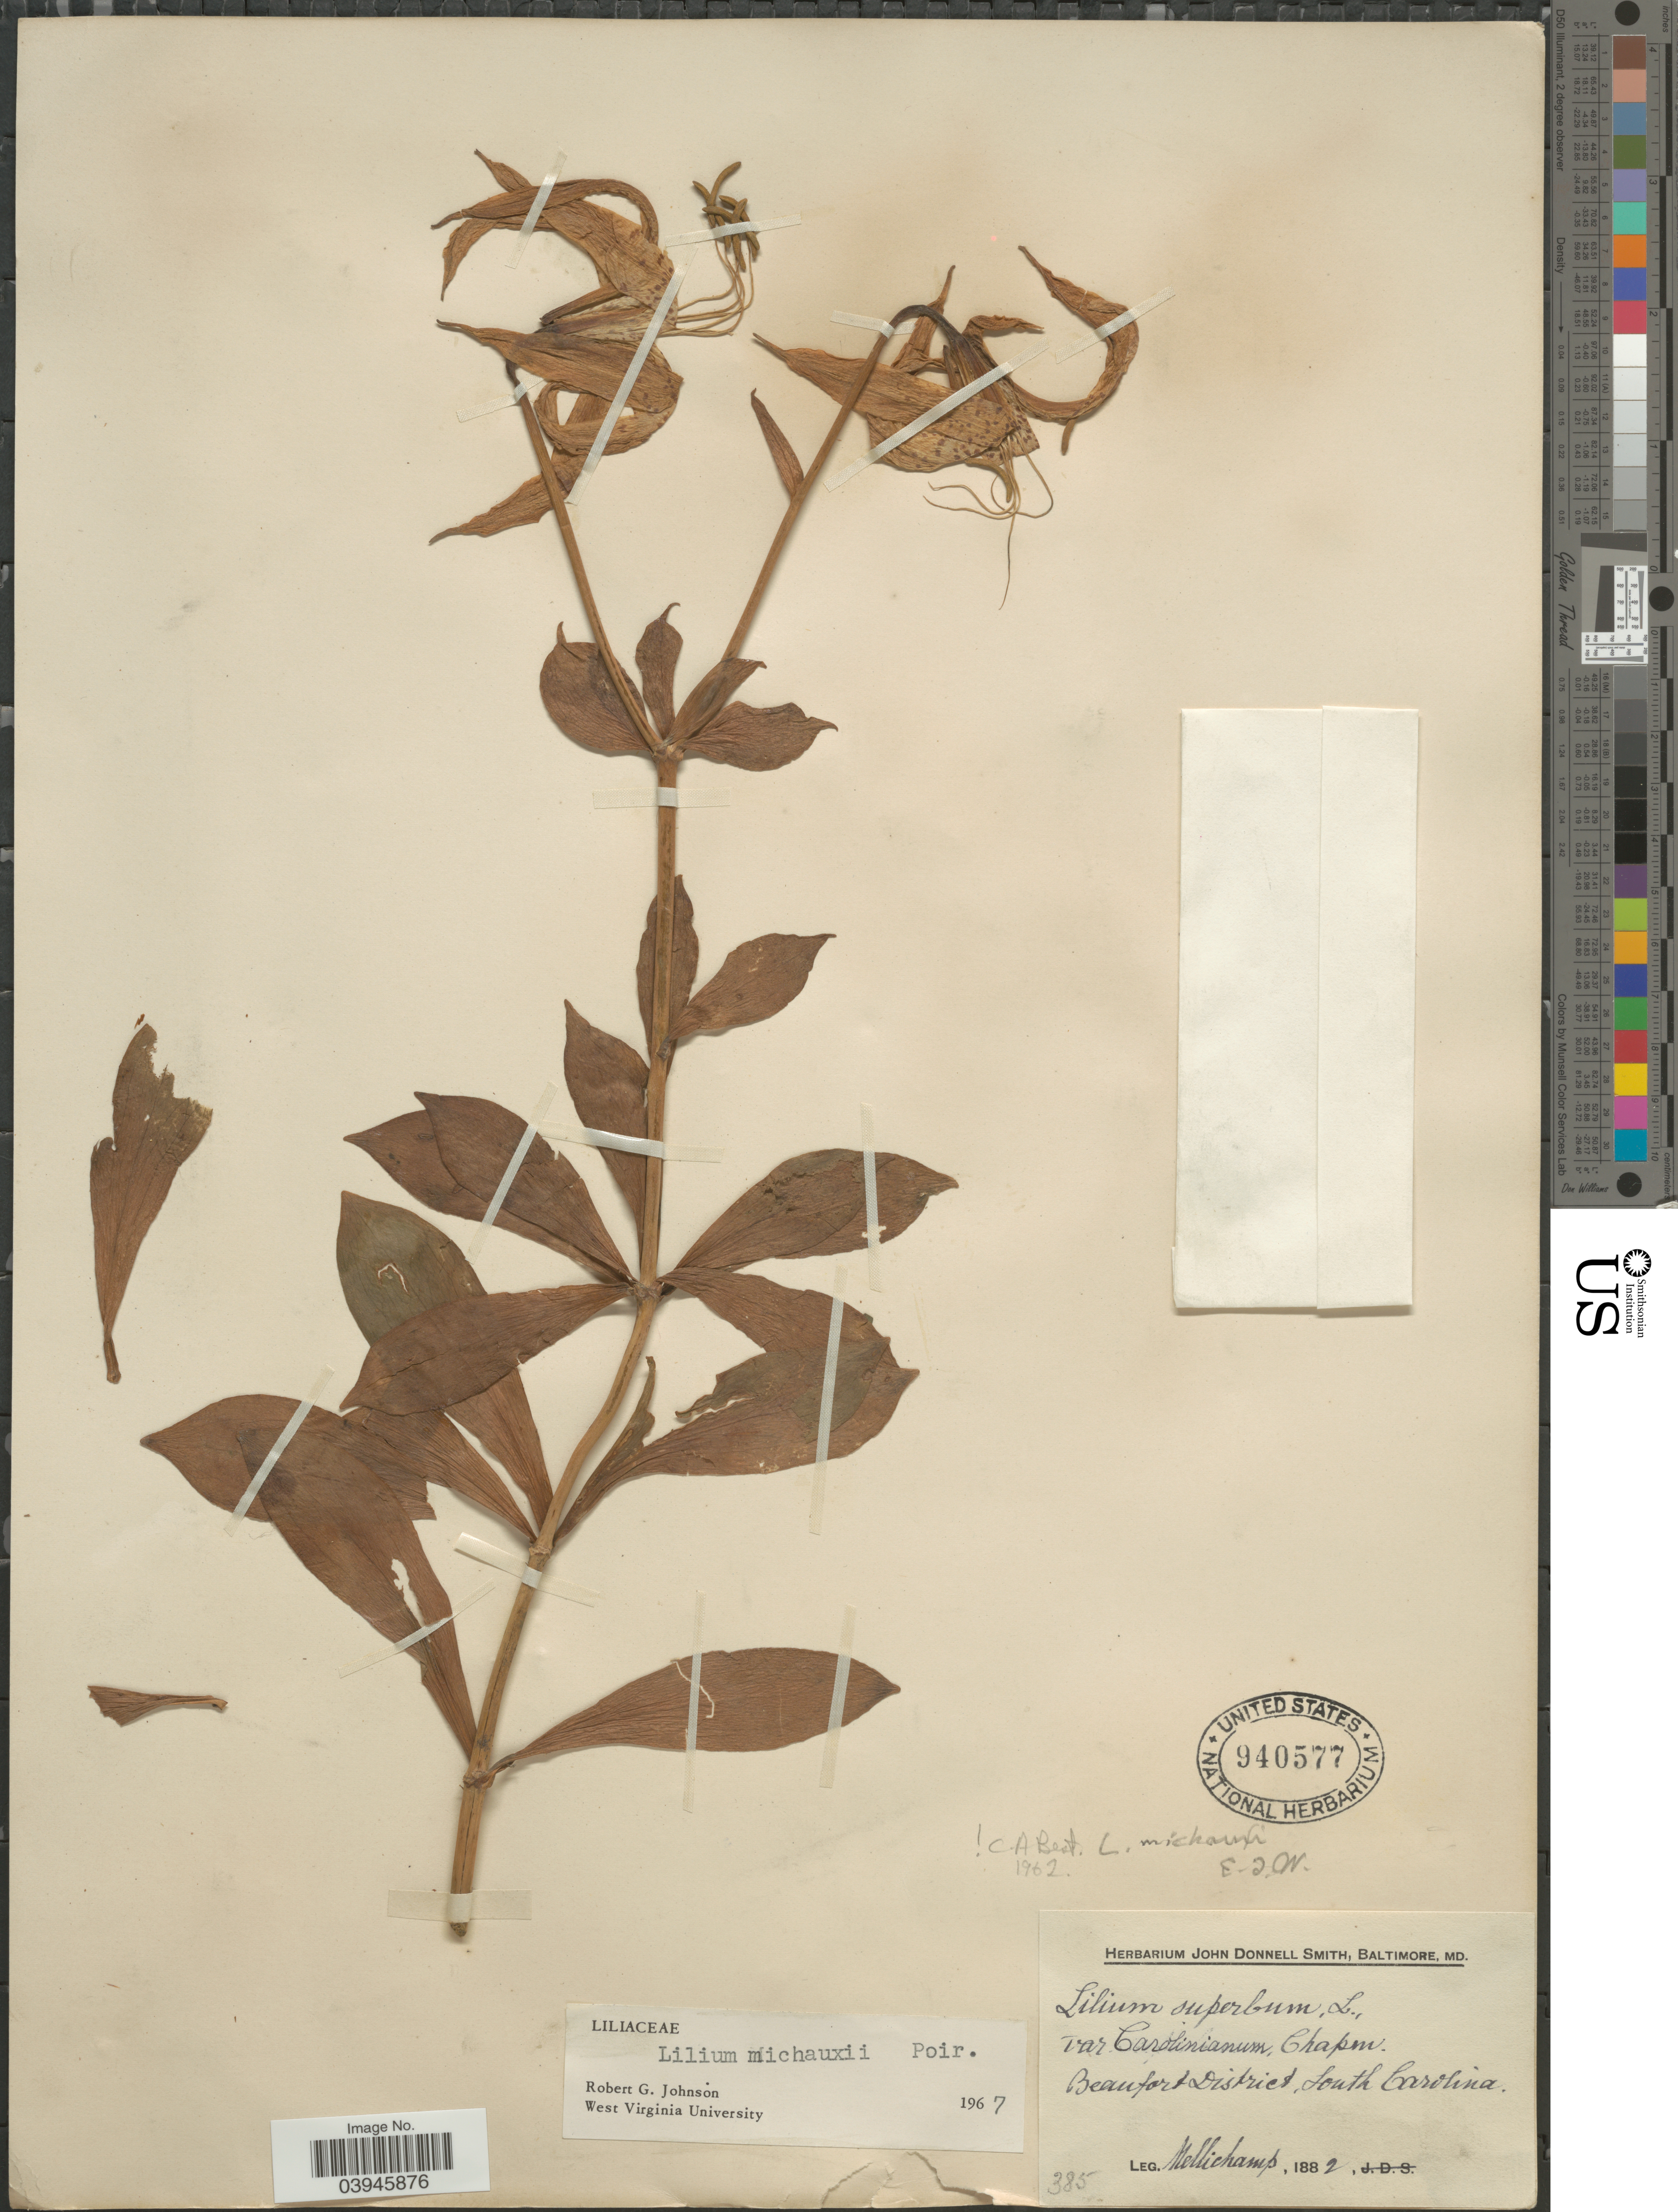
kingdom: Plantae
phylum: Tracheophyta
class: Liliopsida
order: Liliales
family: Liliaceae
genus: Lilium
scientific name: Lilium michauxii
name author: Poir.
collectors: -. Mellichamp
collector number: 385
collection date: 1882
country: United States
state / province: South Carolina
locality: Beaufort District.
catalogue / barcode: US 940577